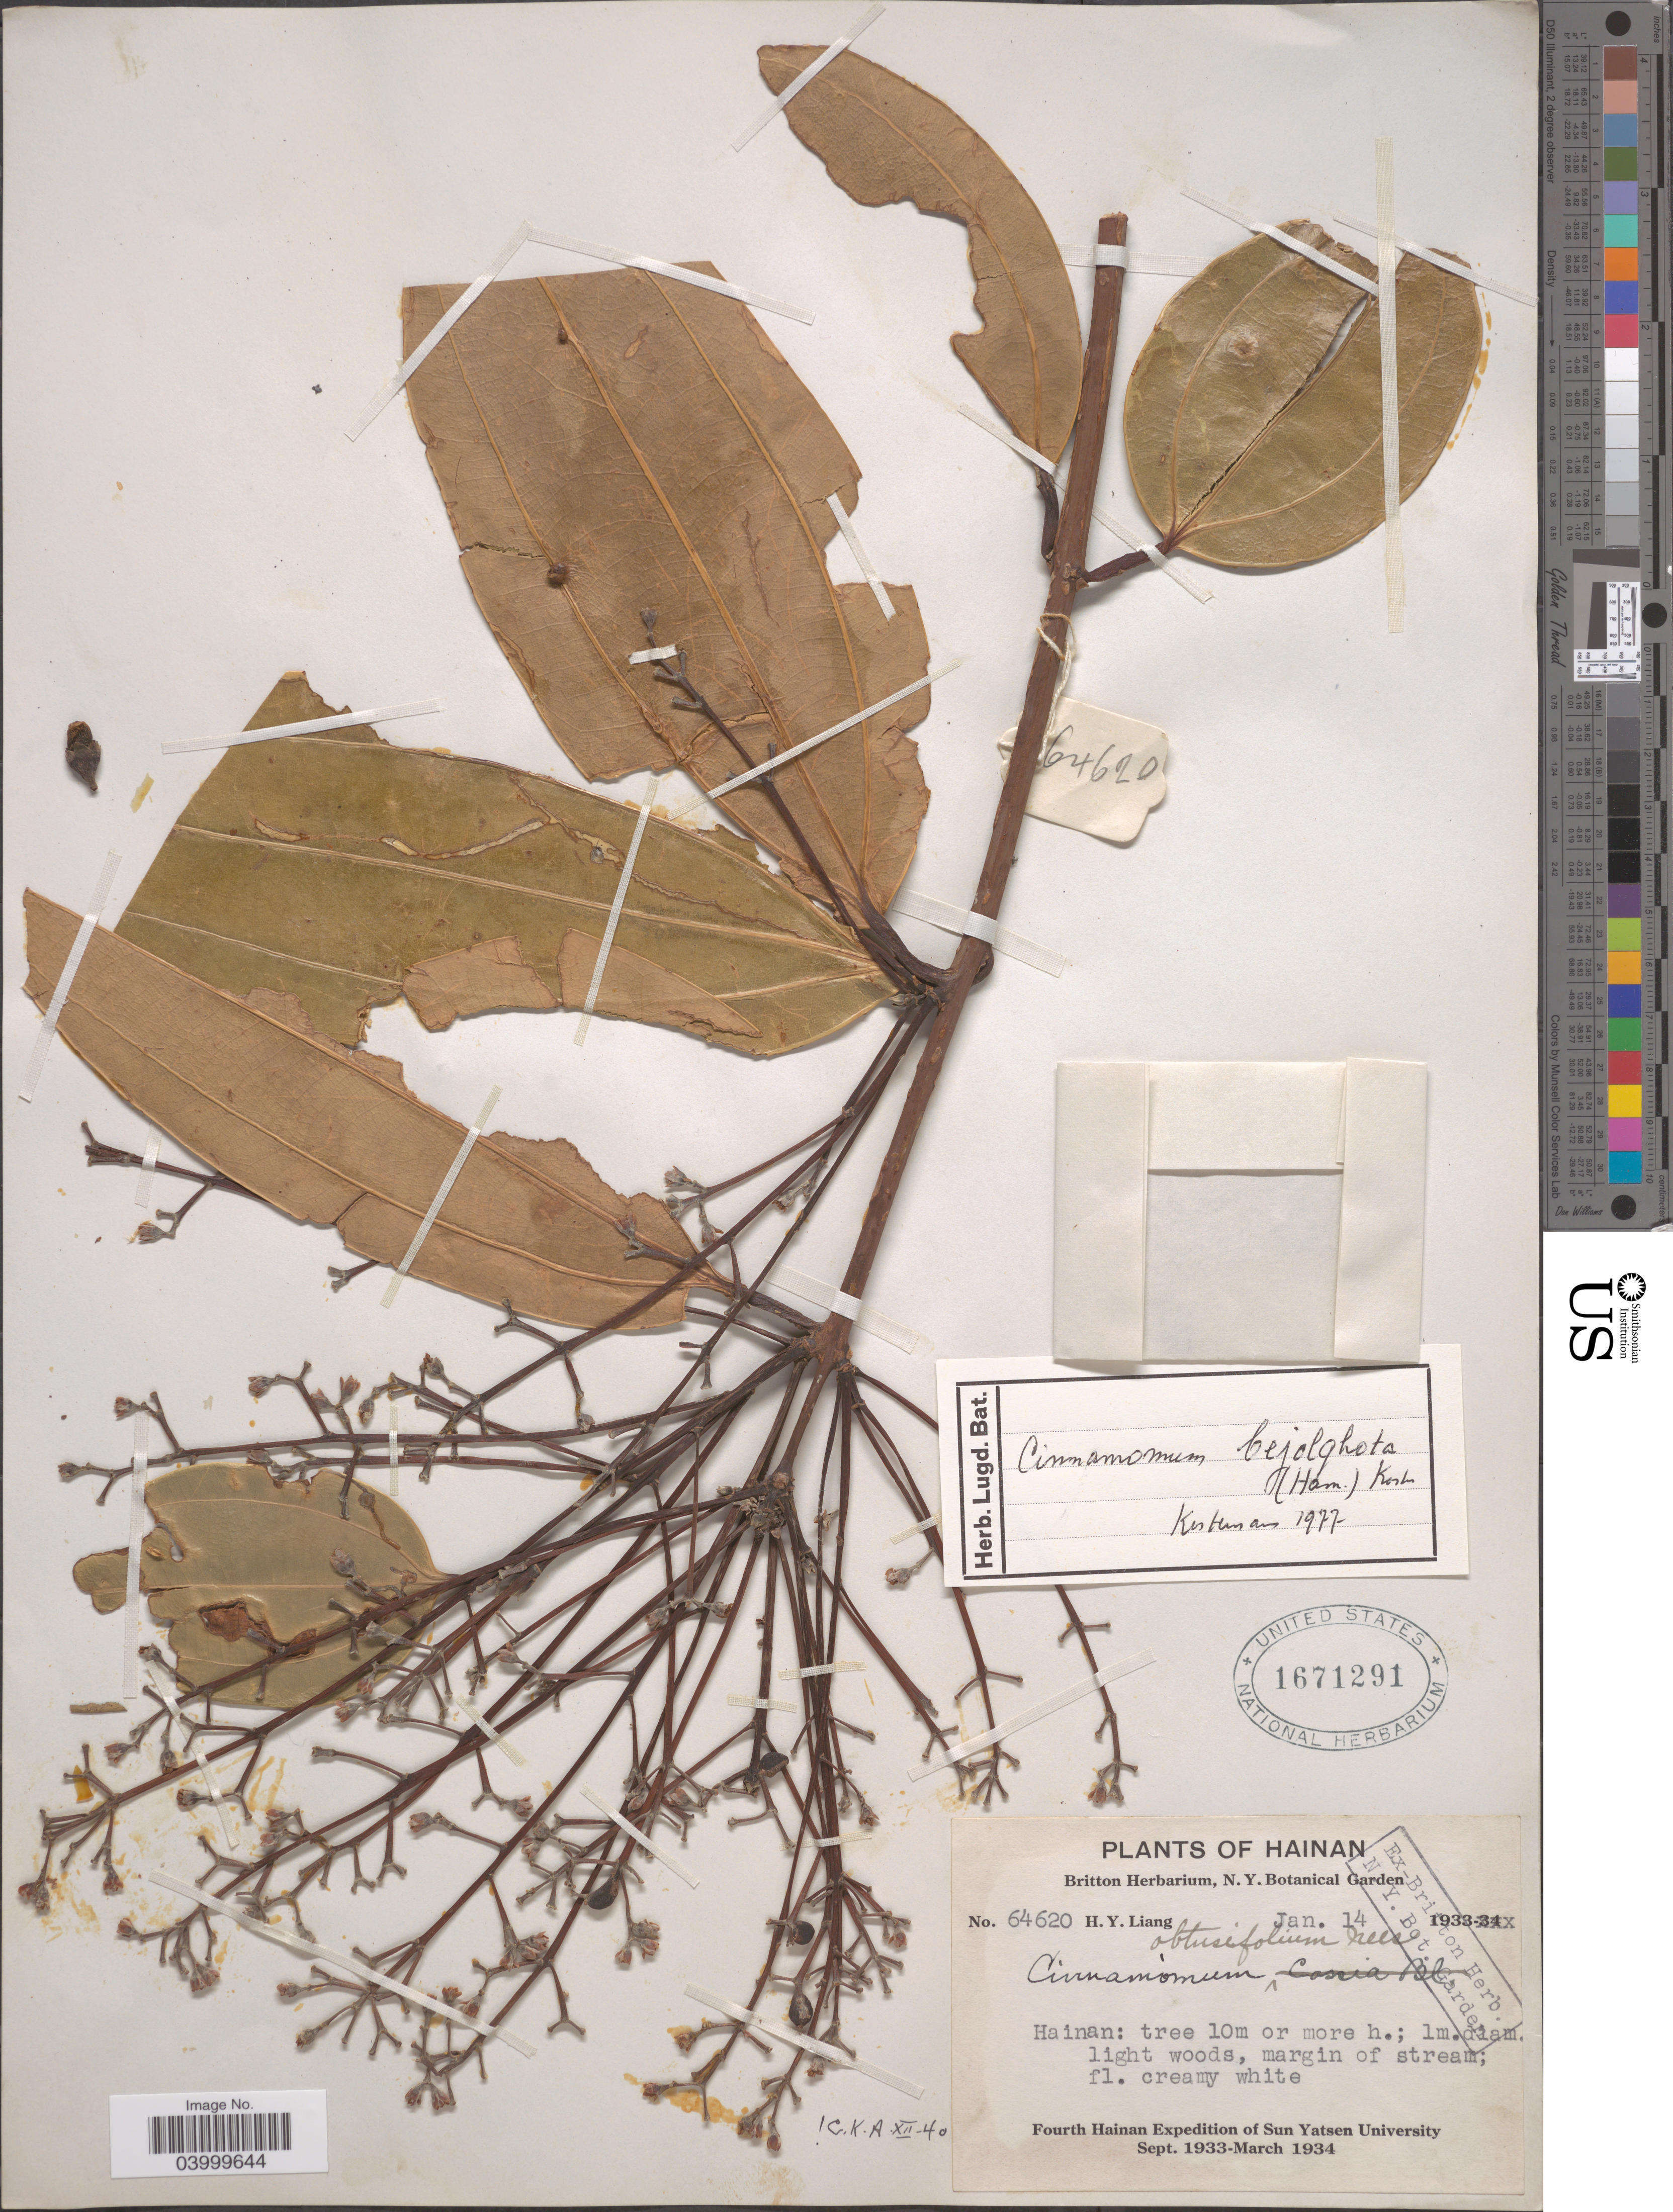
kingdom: Plantae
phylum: Tracheophyta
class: Magnoliopsida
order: Laurales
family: Lauraceae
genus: Cinnamomum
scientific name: Cinnamomum bejolghota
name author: Sweet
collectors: H. Y. Liang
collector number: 64620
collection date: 1933-01-14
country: China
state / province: Hainan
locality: Margin of stream.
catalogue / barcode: US 1671291